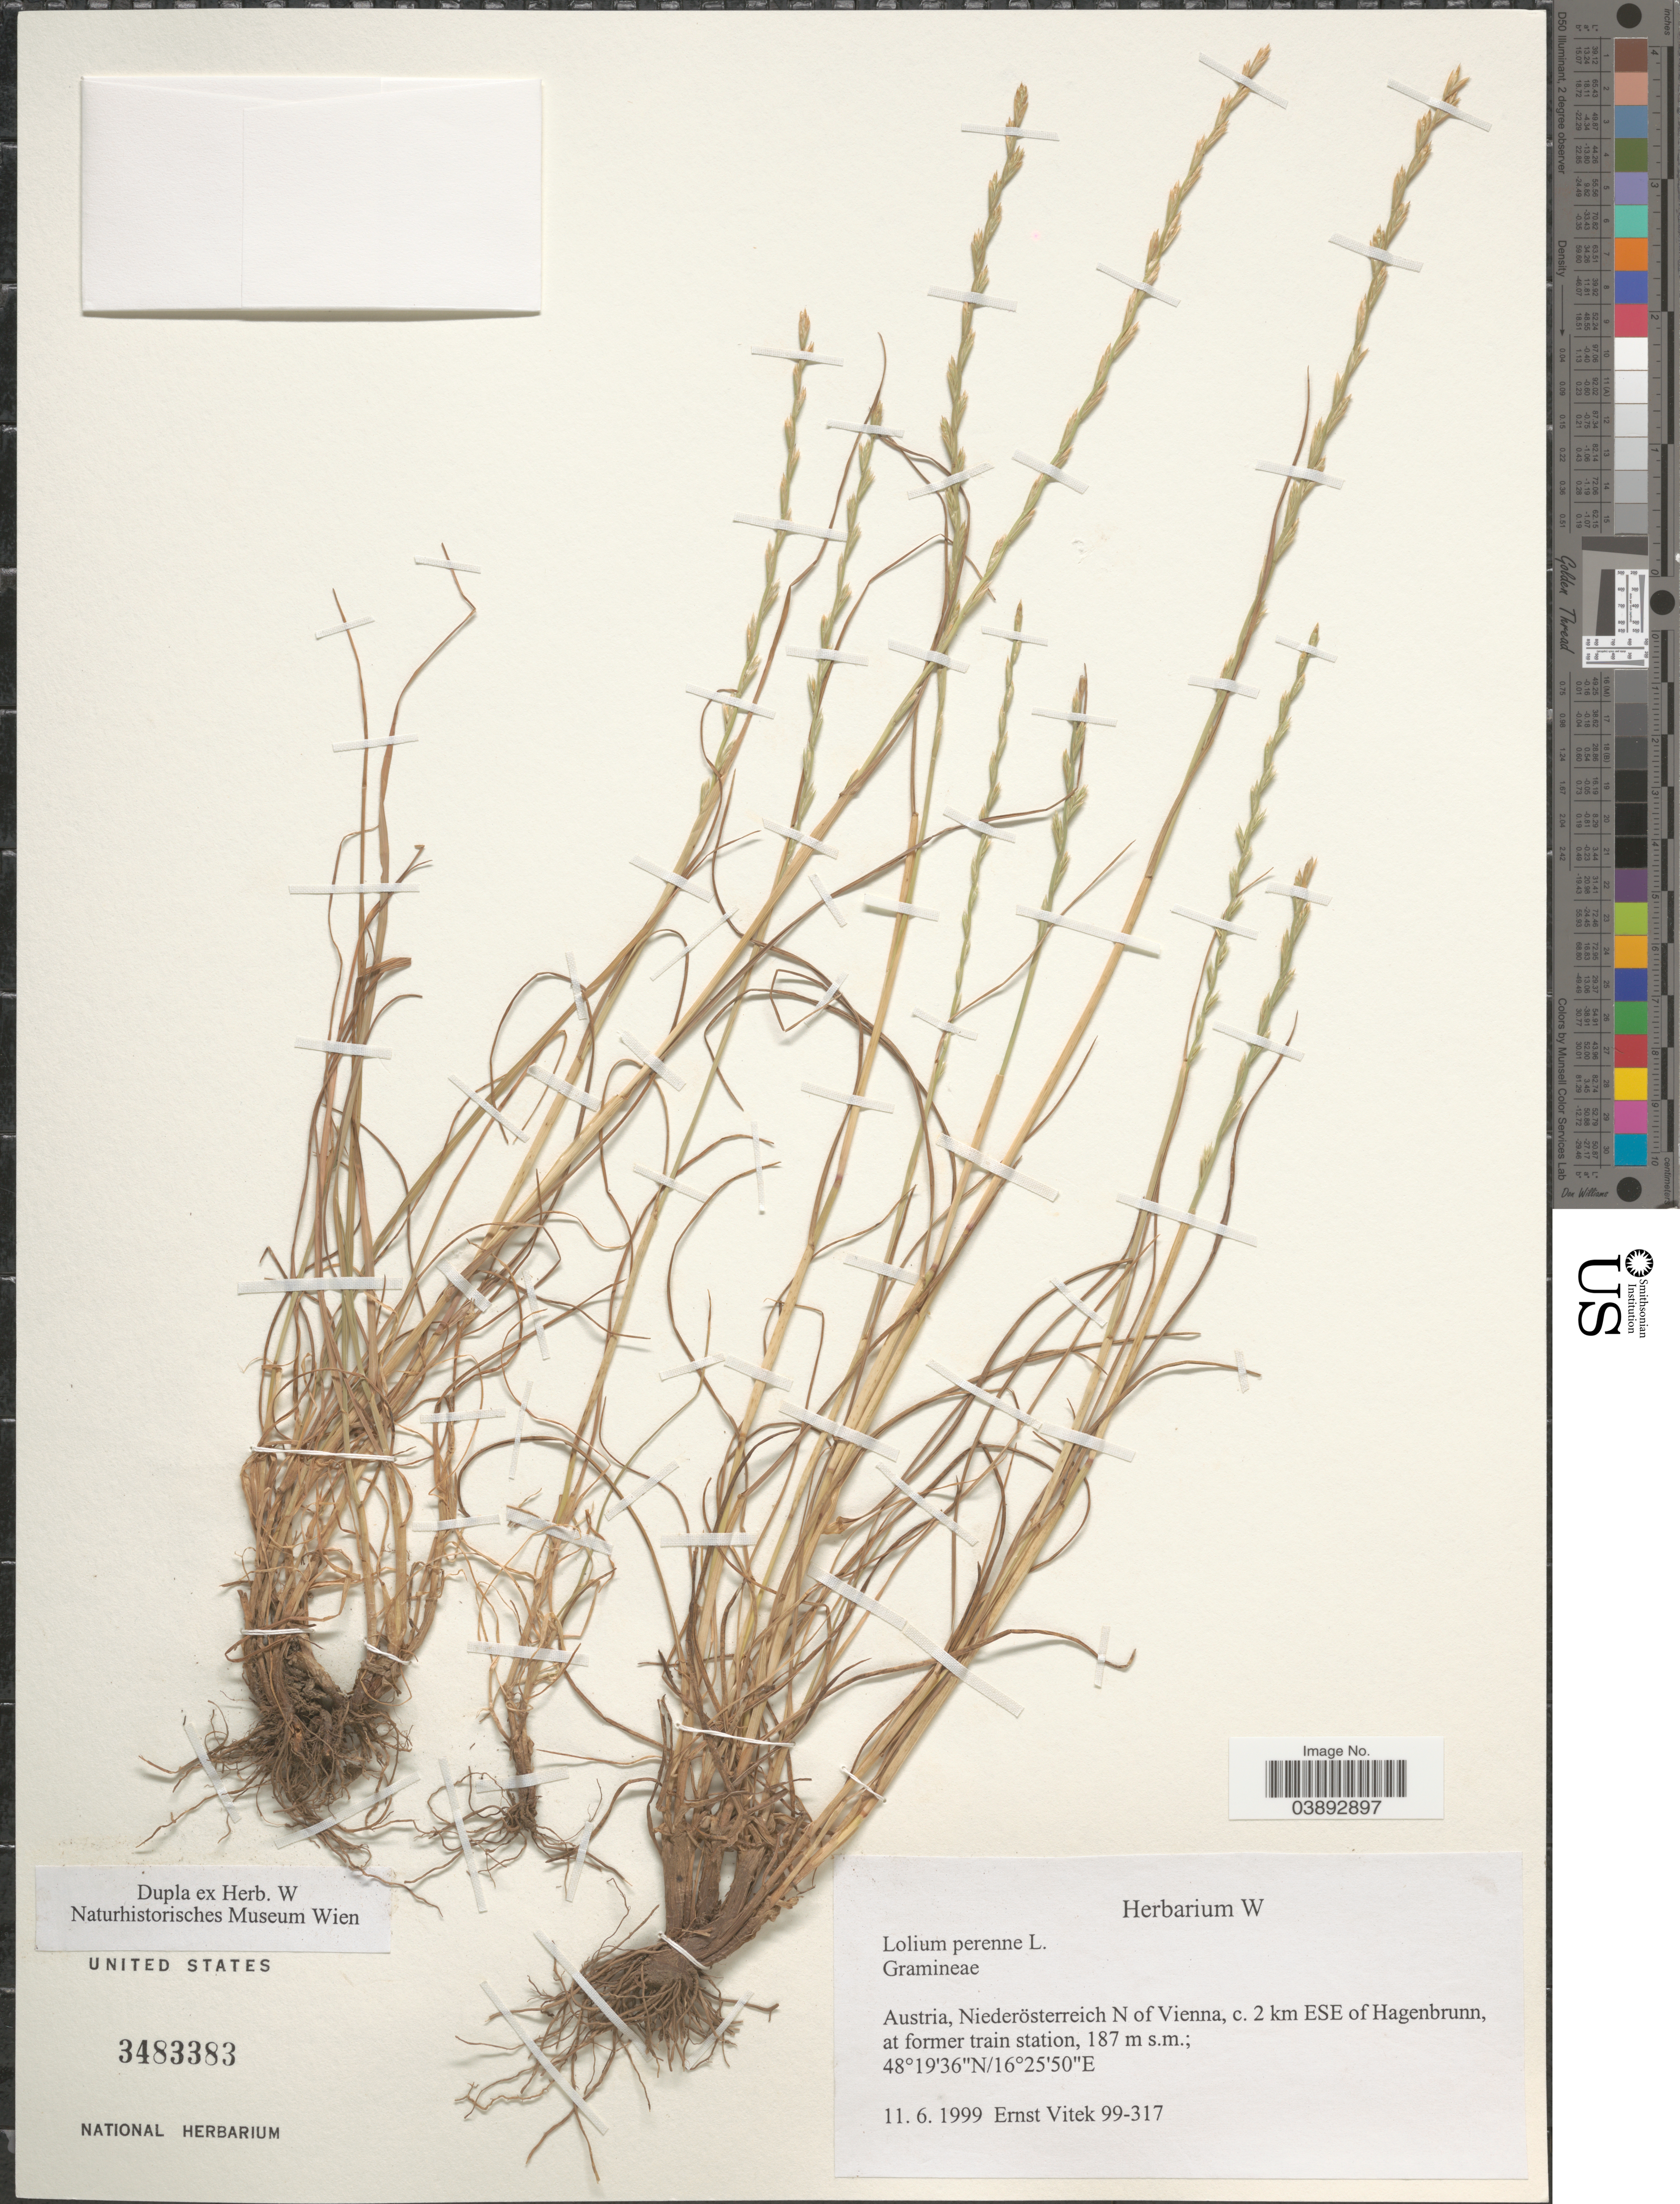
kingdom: Plantae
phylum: Tracheophyta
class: Liliopsida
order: Poales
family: Poaceae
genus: Lolium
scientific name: Lolium perenne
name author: L.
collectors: E. Vitek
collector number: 99-317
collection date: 1999-06-11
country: Austria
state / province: Niederosterreich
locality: N of Vienna, c. 2 km ESE of Hagenbrunn, at former train station.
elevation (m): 187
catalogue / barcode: US 3483383